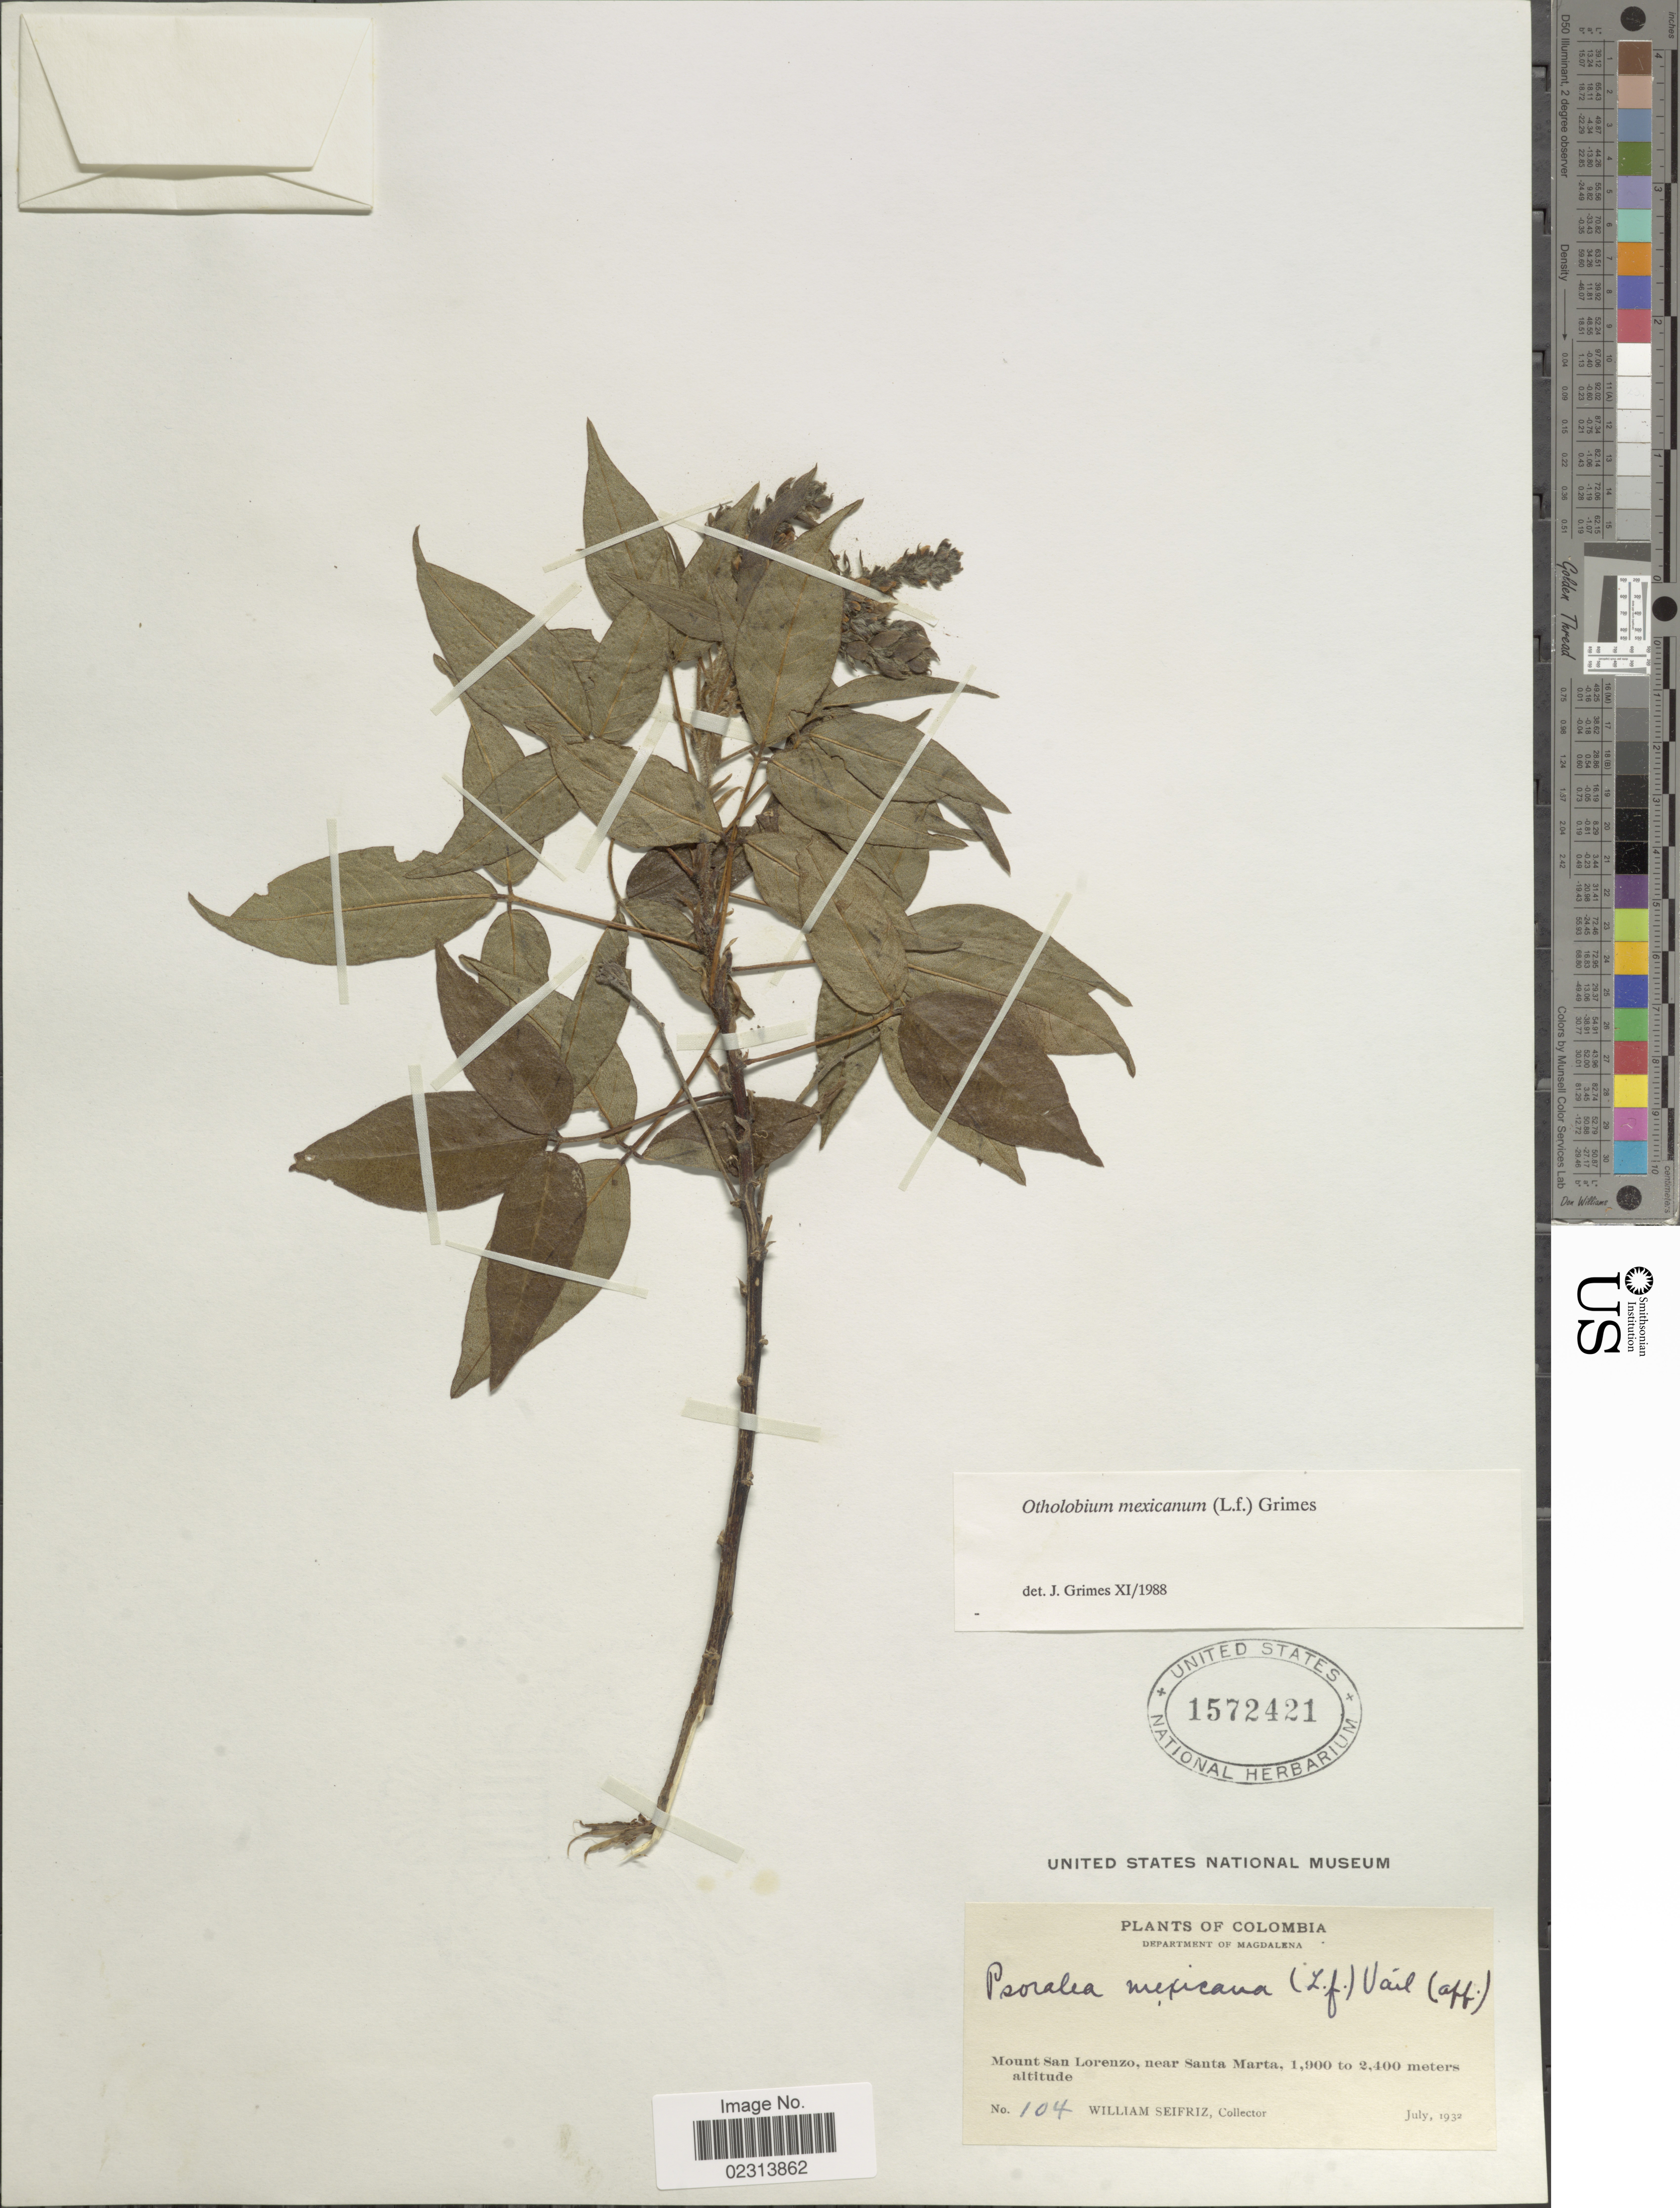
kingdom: Plantae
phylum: Tracheophyta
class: Magnoliopsida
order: Fabales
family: Fabaceae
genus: Otholobium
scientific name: Otholobium mexicanum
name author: (L. f.) J.W. Grimes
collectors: W. Seifriz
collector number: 104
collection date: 1932-07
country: Colombia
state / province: Magdalena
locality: Department of Magdalena, Mount San Lorenzo, near Santa Marta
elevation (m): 1900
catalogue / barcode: US 1572421